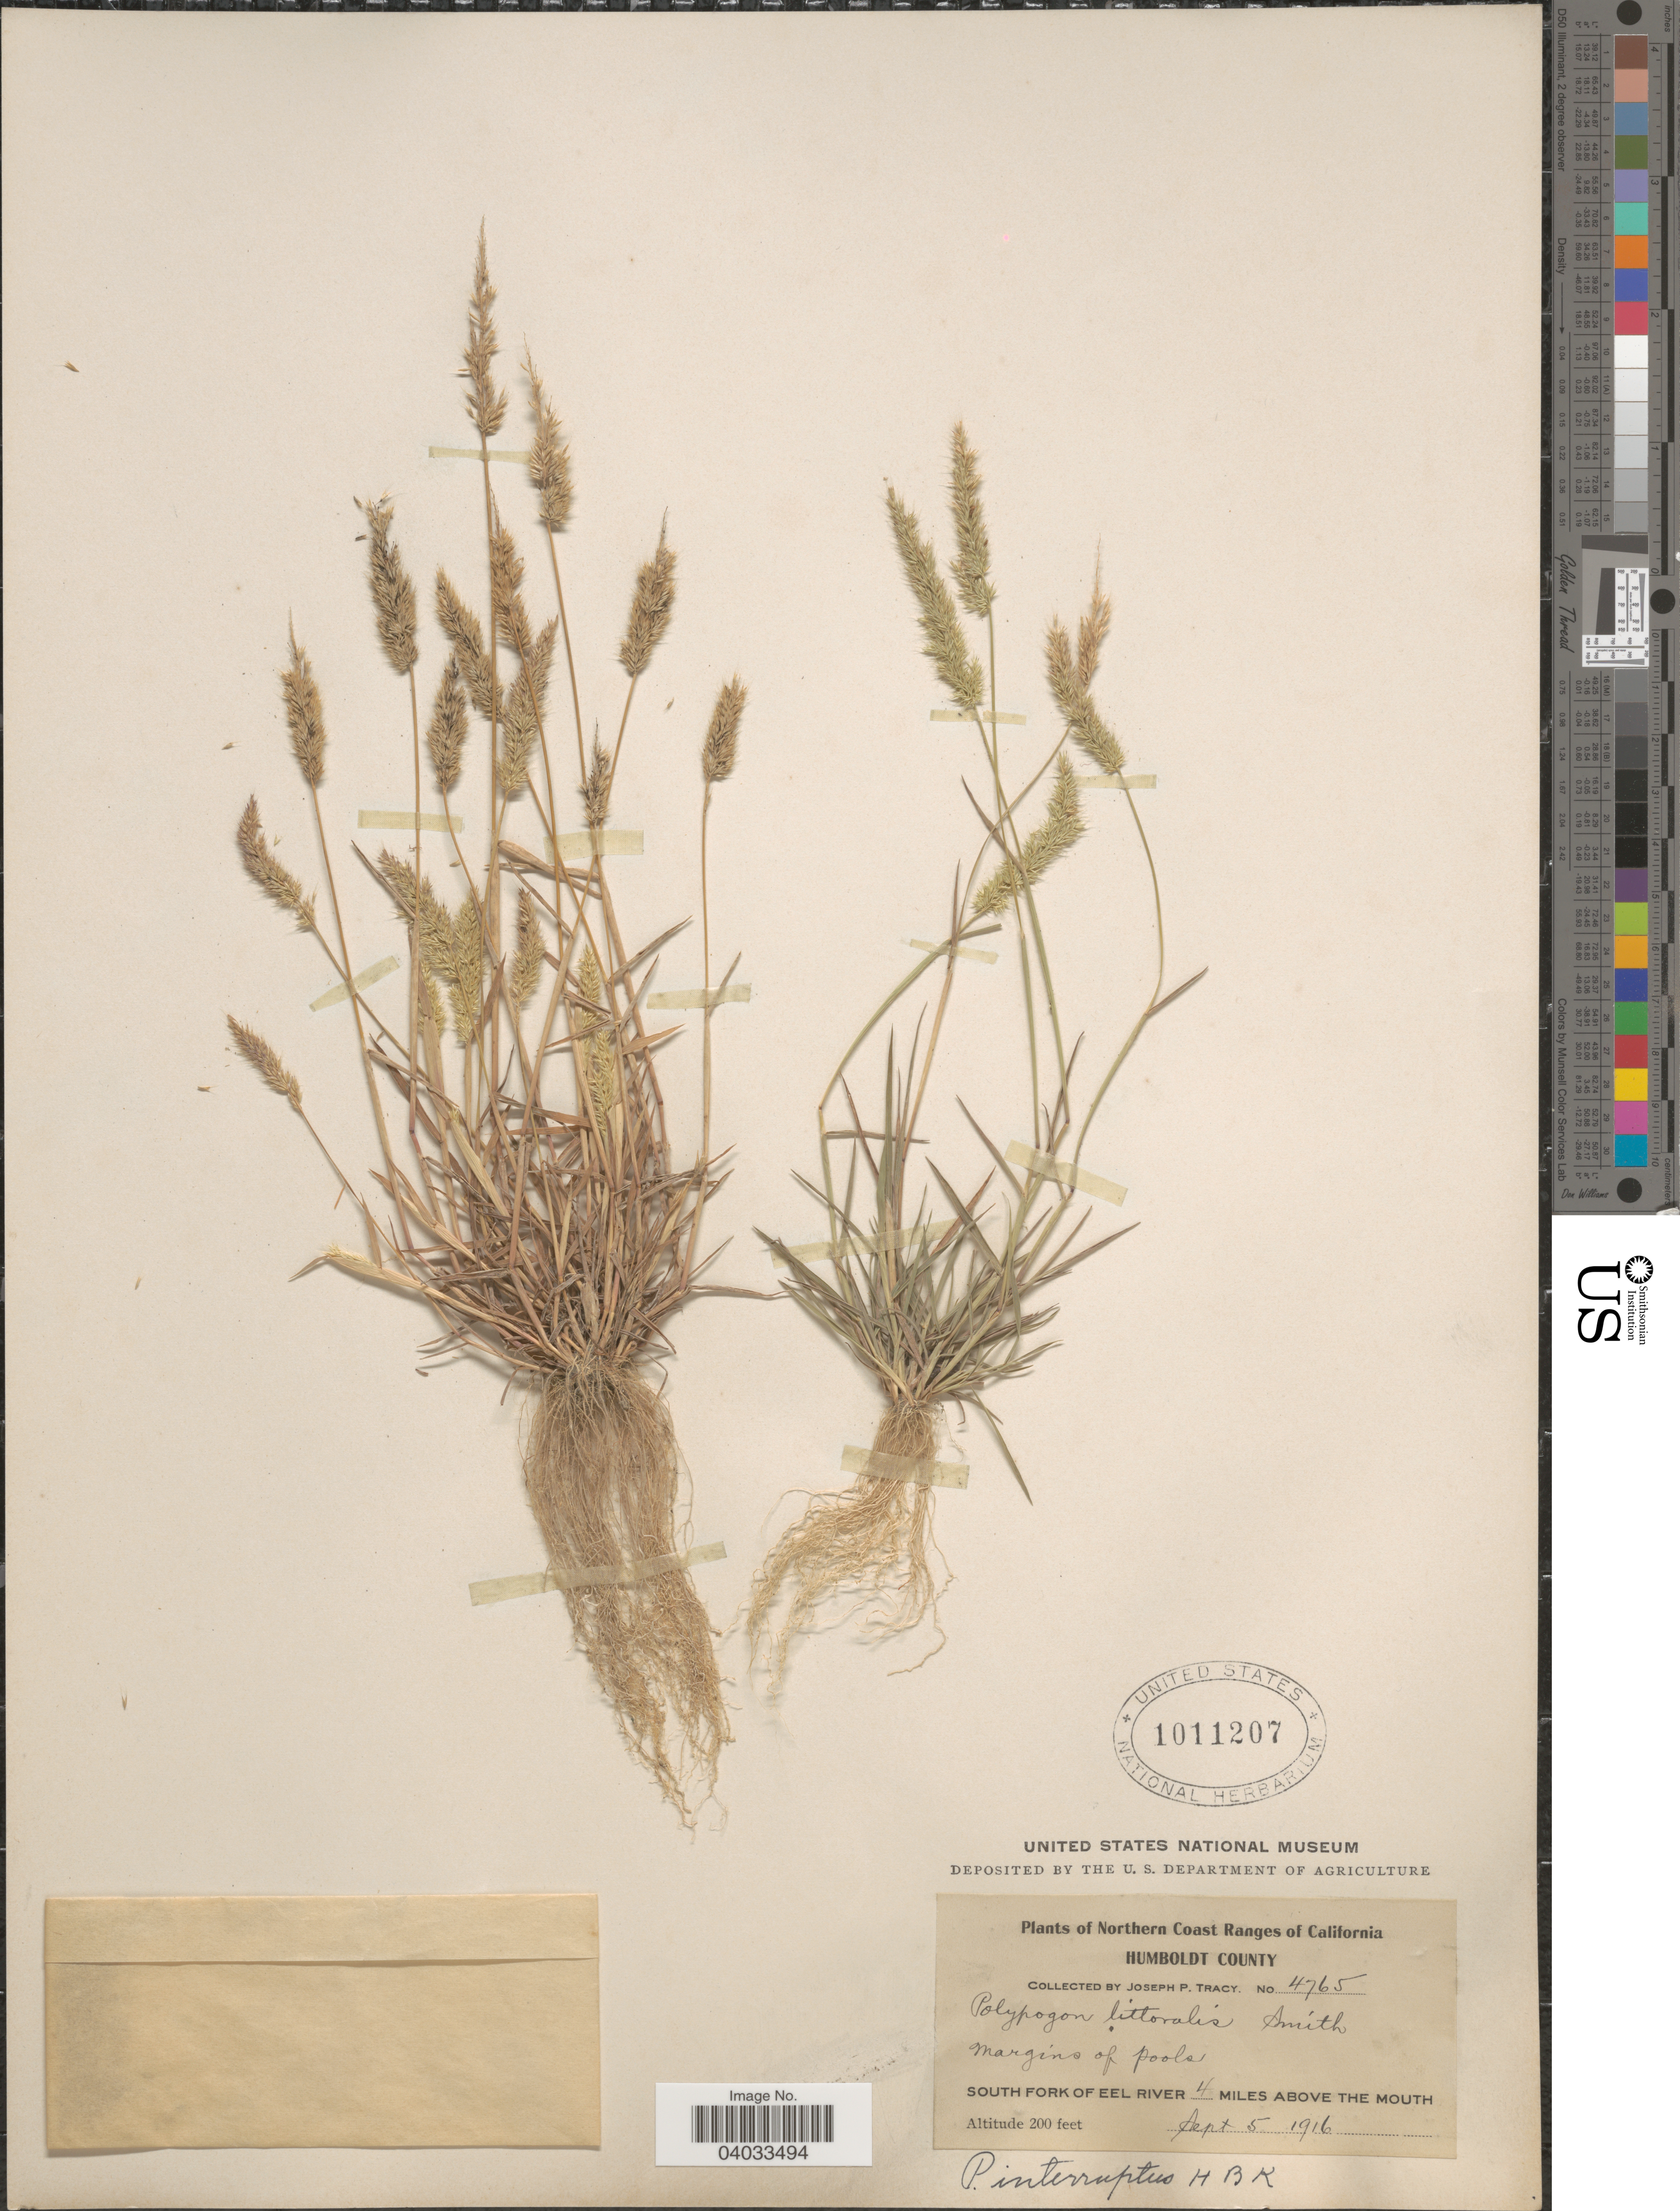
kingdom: Plantae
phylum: Tracheophyta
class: Liliopsida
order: Poales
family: Poaceae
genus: Polypogon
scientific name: Polypogon interruptus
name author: Kunth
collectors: J. Tracy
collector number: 4765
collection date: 1916-09-05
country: United States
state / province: California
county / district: Humboldt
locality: Northern Coast Ranges of California. Humboldt County. South Fork of Eel River 4 miles above the Mouth.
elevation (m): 61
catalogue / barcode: US 1011207